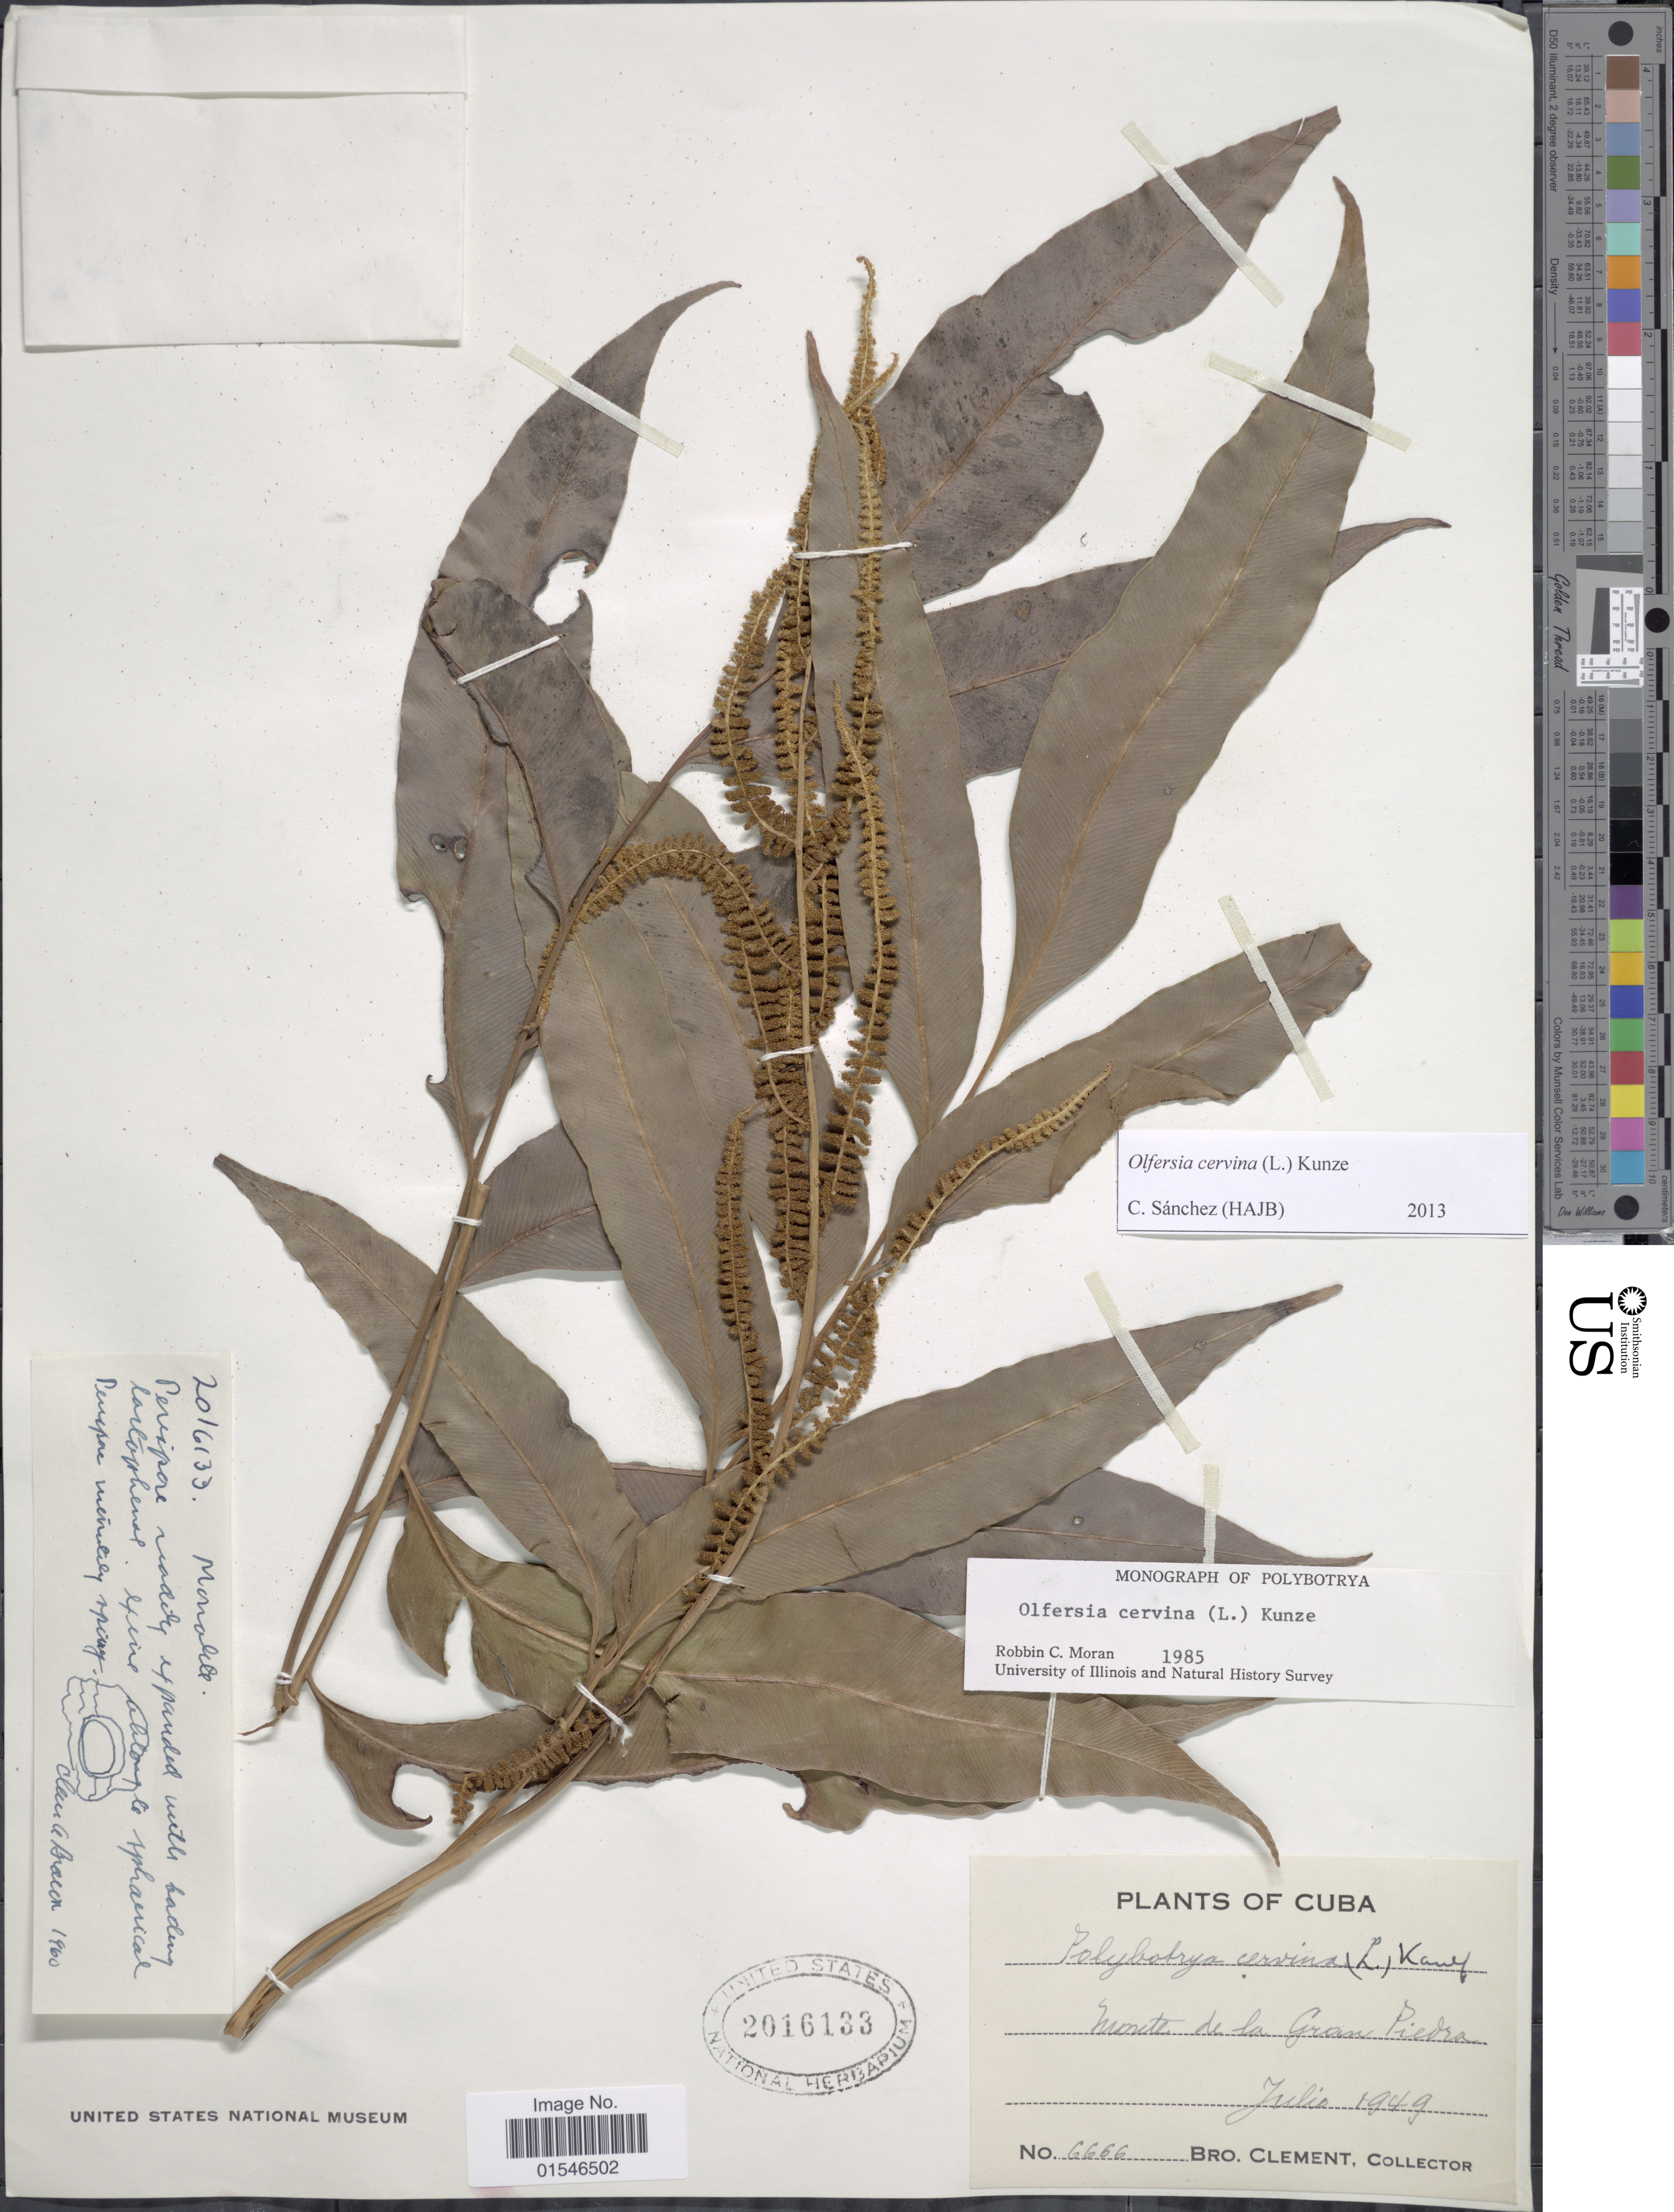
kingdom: Plantae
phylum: Tracheophyta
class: Polypodiopsida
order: Polypodiales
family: Dryopteridaceae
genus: Olfersia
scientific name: Olfersia cervina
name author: (L.) Kunze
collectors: B. Clement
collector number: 6666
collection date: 1949-07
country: Cuba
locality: Monte de la Gran Piedra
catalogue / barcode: US 2016133